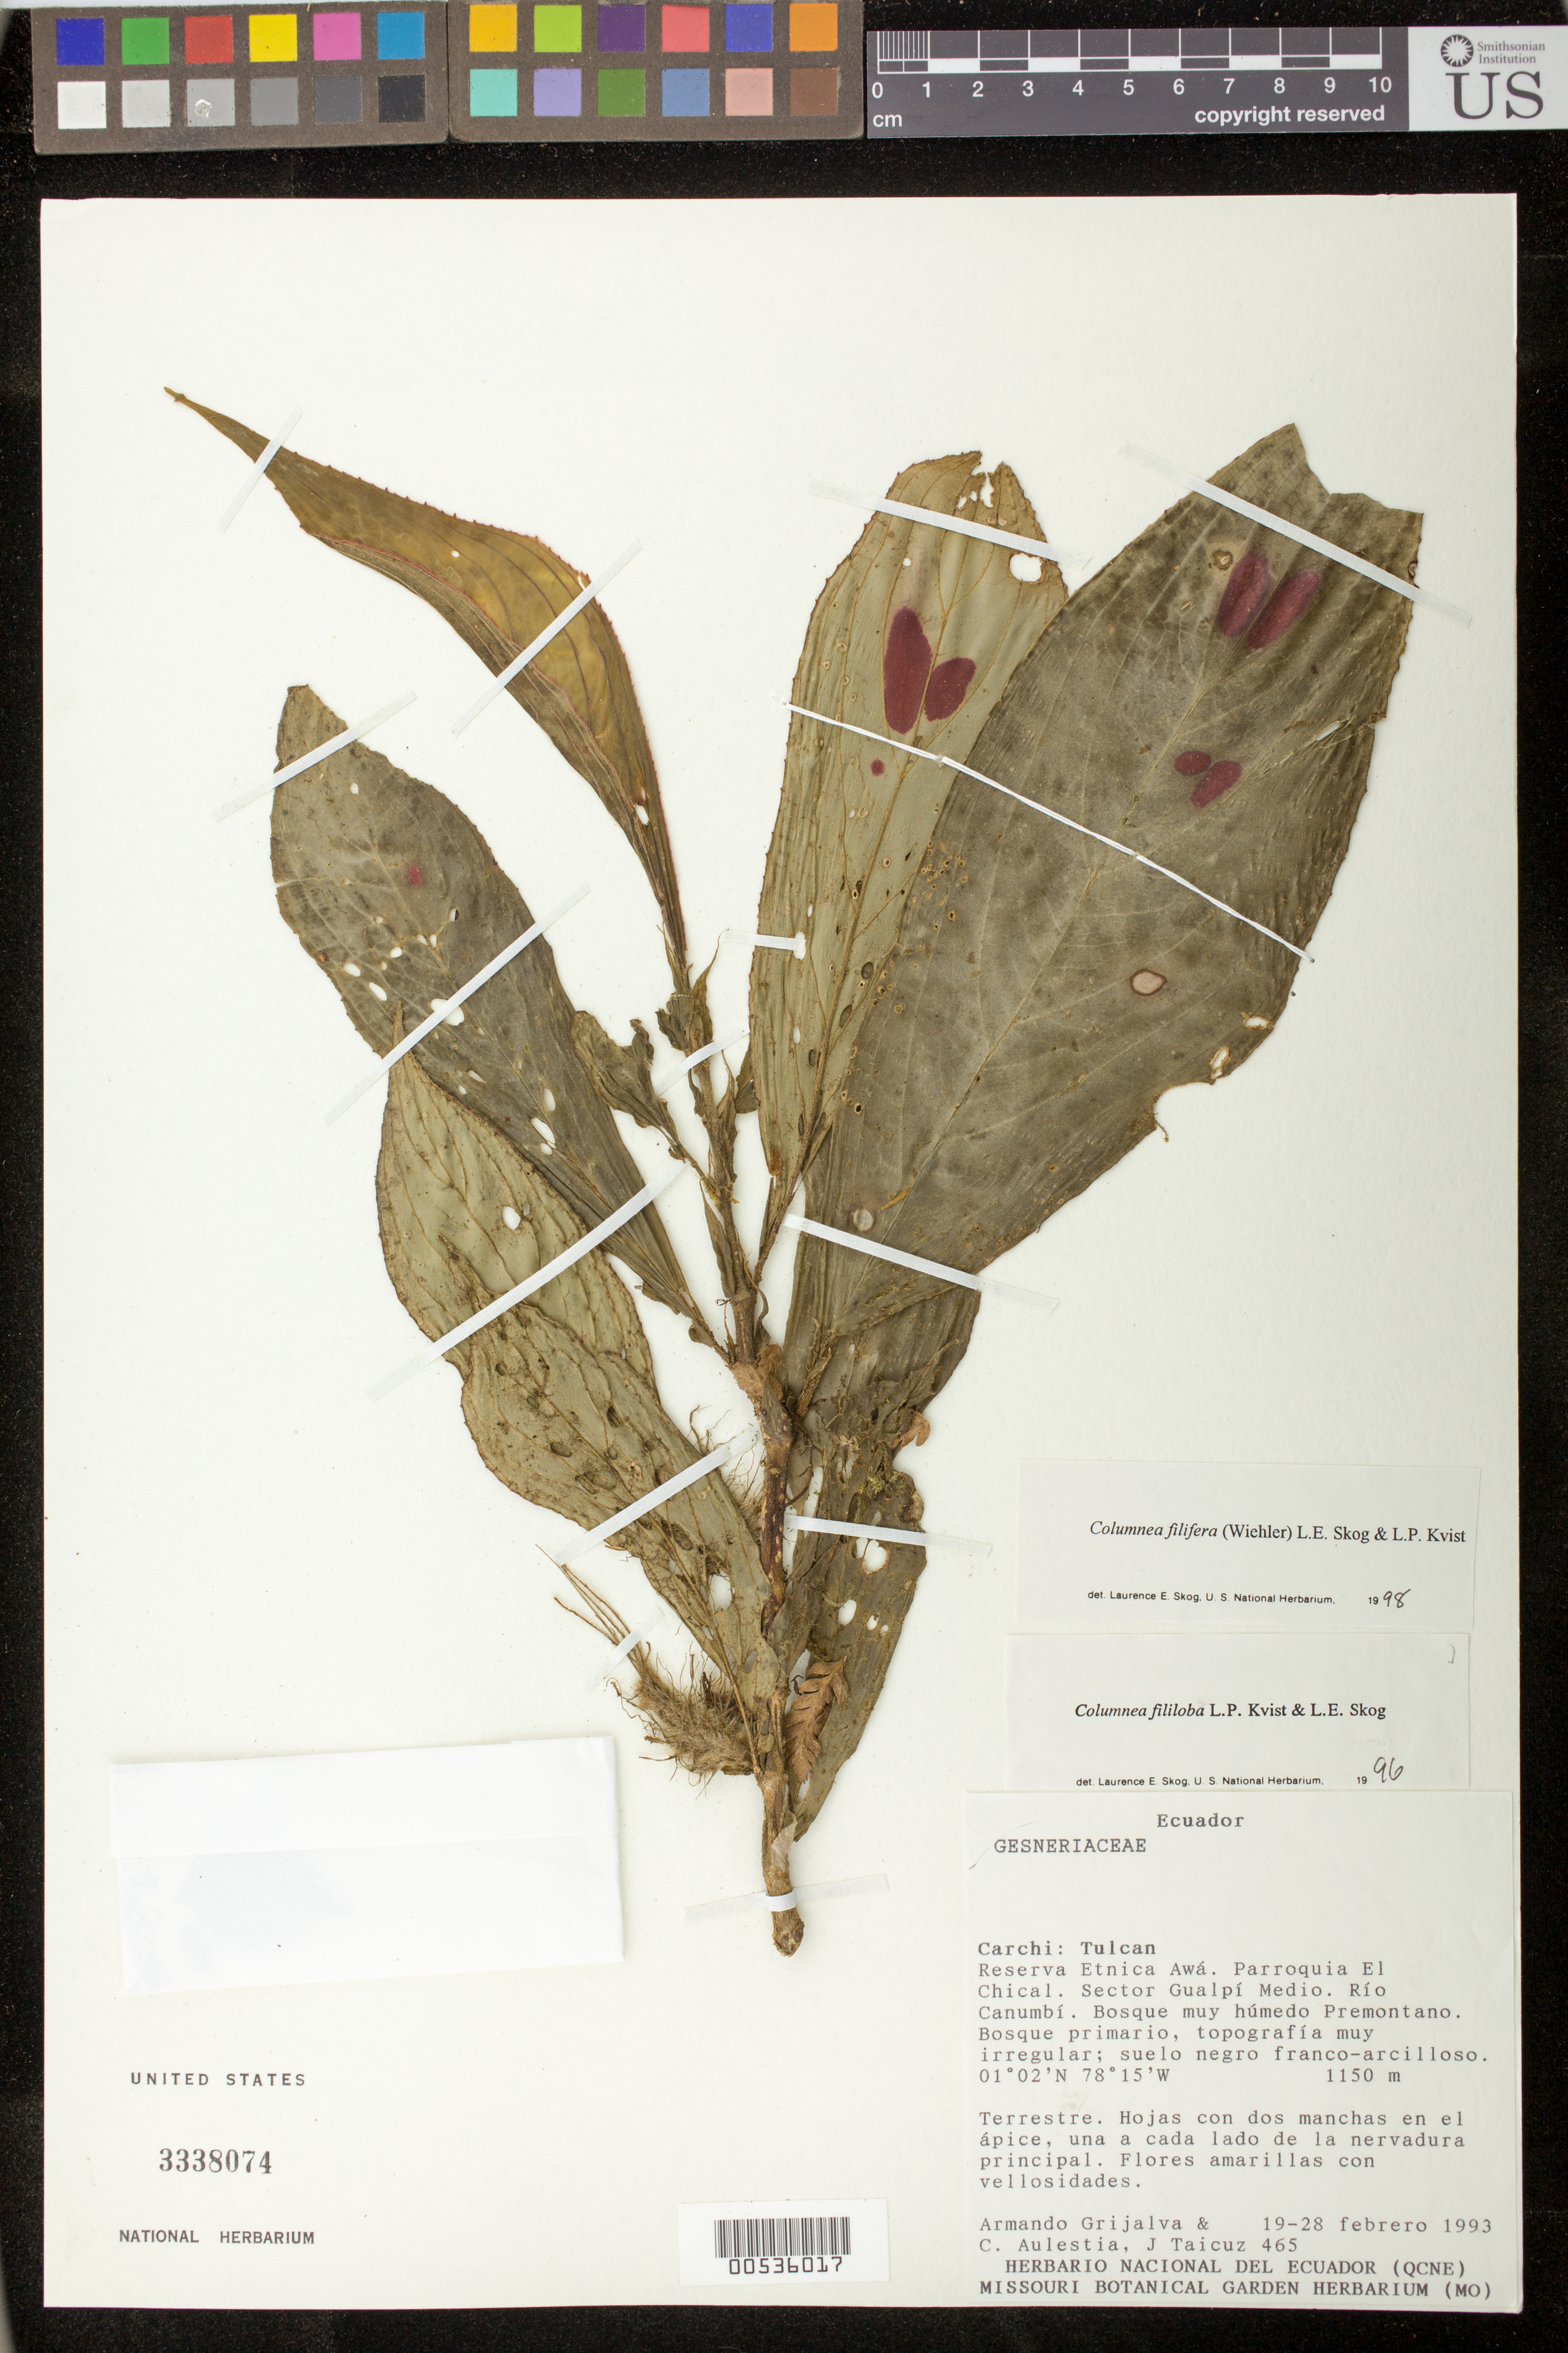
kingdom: Plantae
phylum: Tracheophyta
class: Magnoliopsida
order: Lamiales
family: Gesneriaceae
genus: Columnea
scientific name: Columnea filifera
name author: (Wiehler) L.E. Skog & L.P. Kvist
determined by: Skog, Laurence E.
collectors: A. Grijalva, C. Aulestia & J. Taicuz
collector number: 465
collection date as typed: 19-28 Feb 1993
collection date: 1993-02-19/1993-02-28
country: Ecuador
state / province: Carchi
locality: Tulcan: Reserva Etnica Awá, Parroquia El Chical, sector Gualpí Medio, Río Canumbí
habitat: Bosque muy húmedo premontano; bosque primario, topografía muy irregular; suelo negro franco-arcilloso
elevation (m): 1150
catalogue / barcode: US 3338074